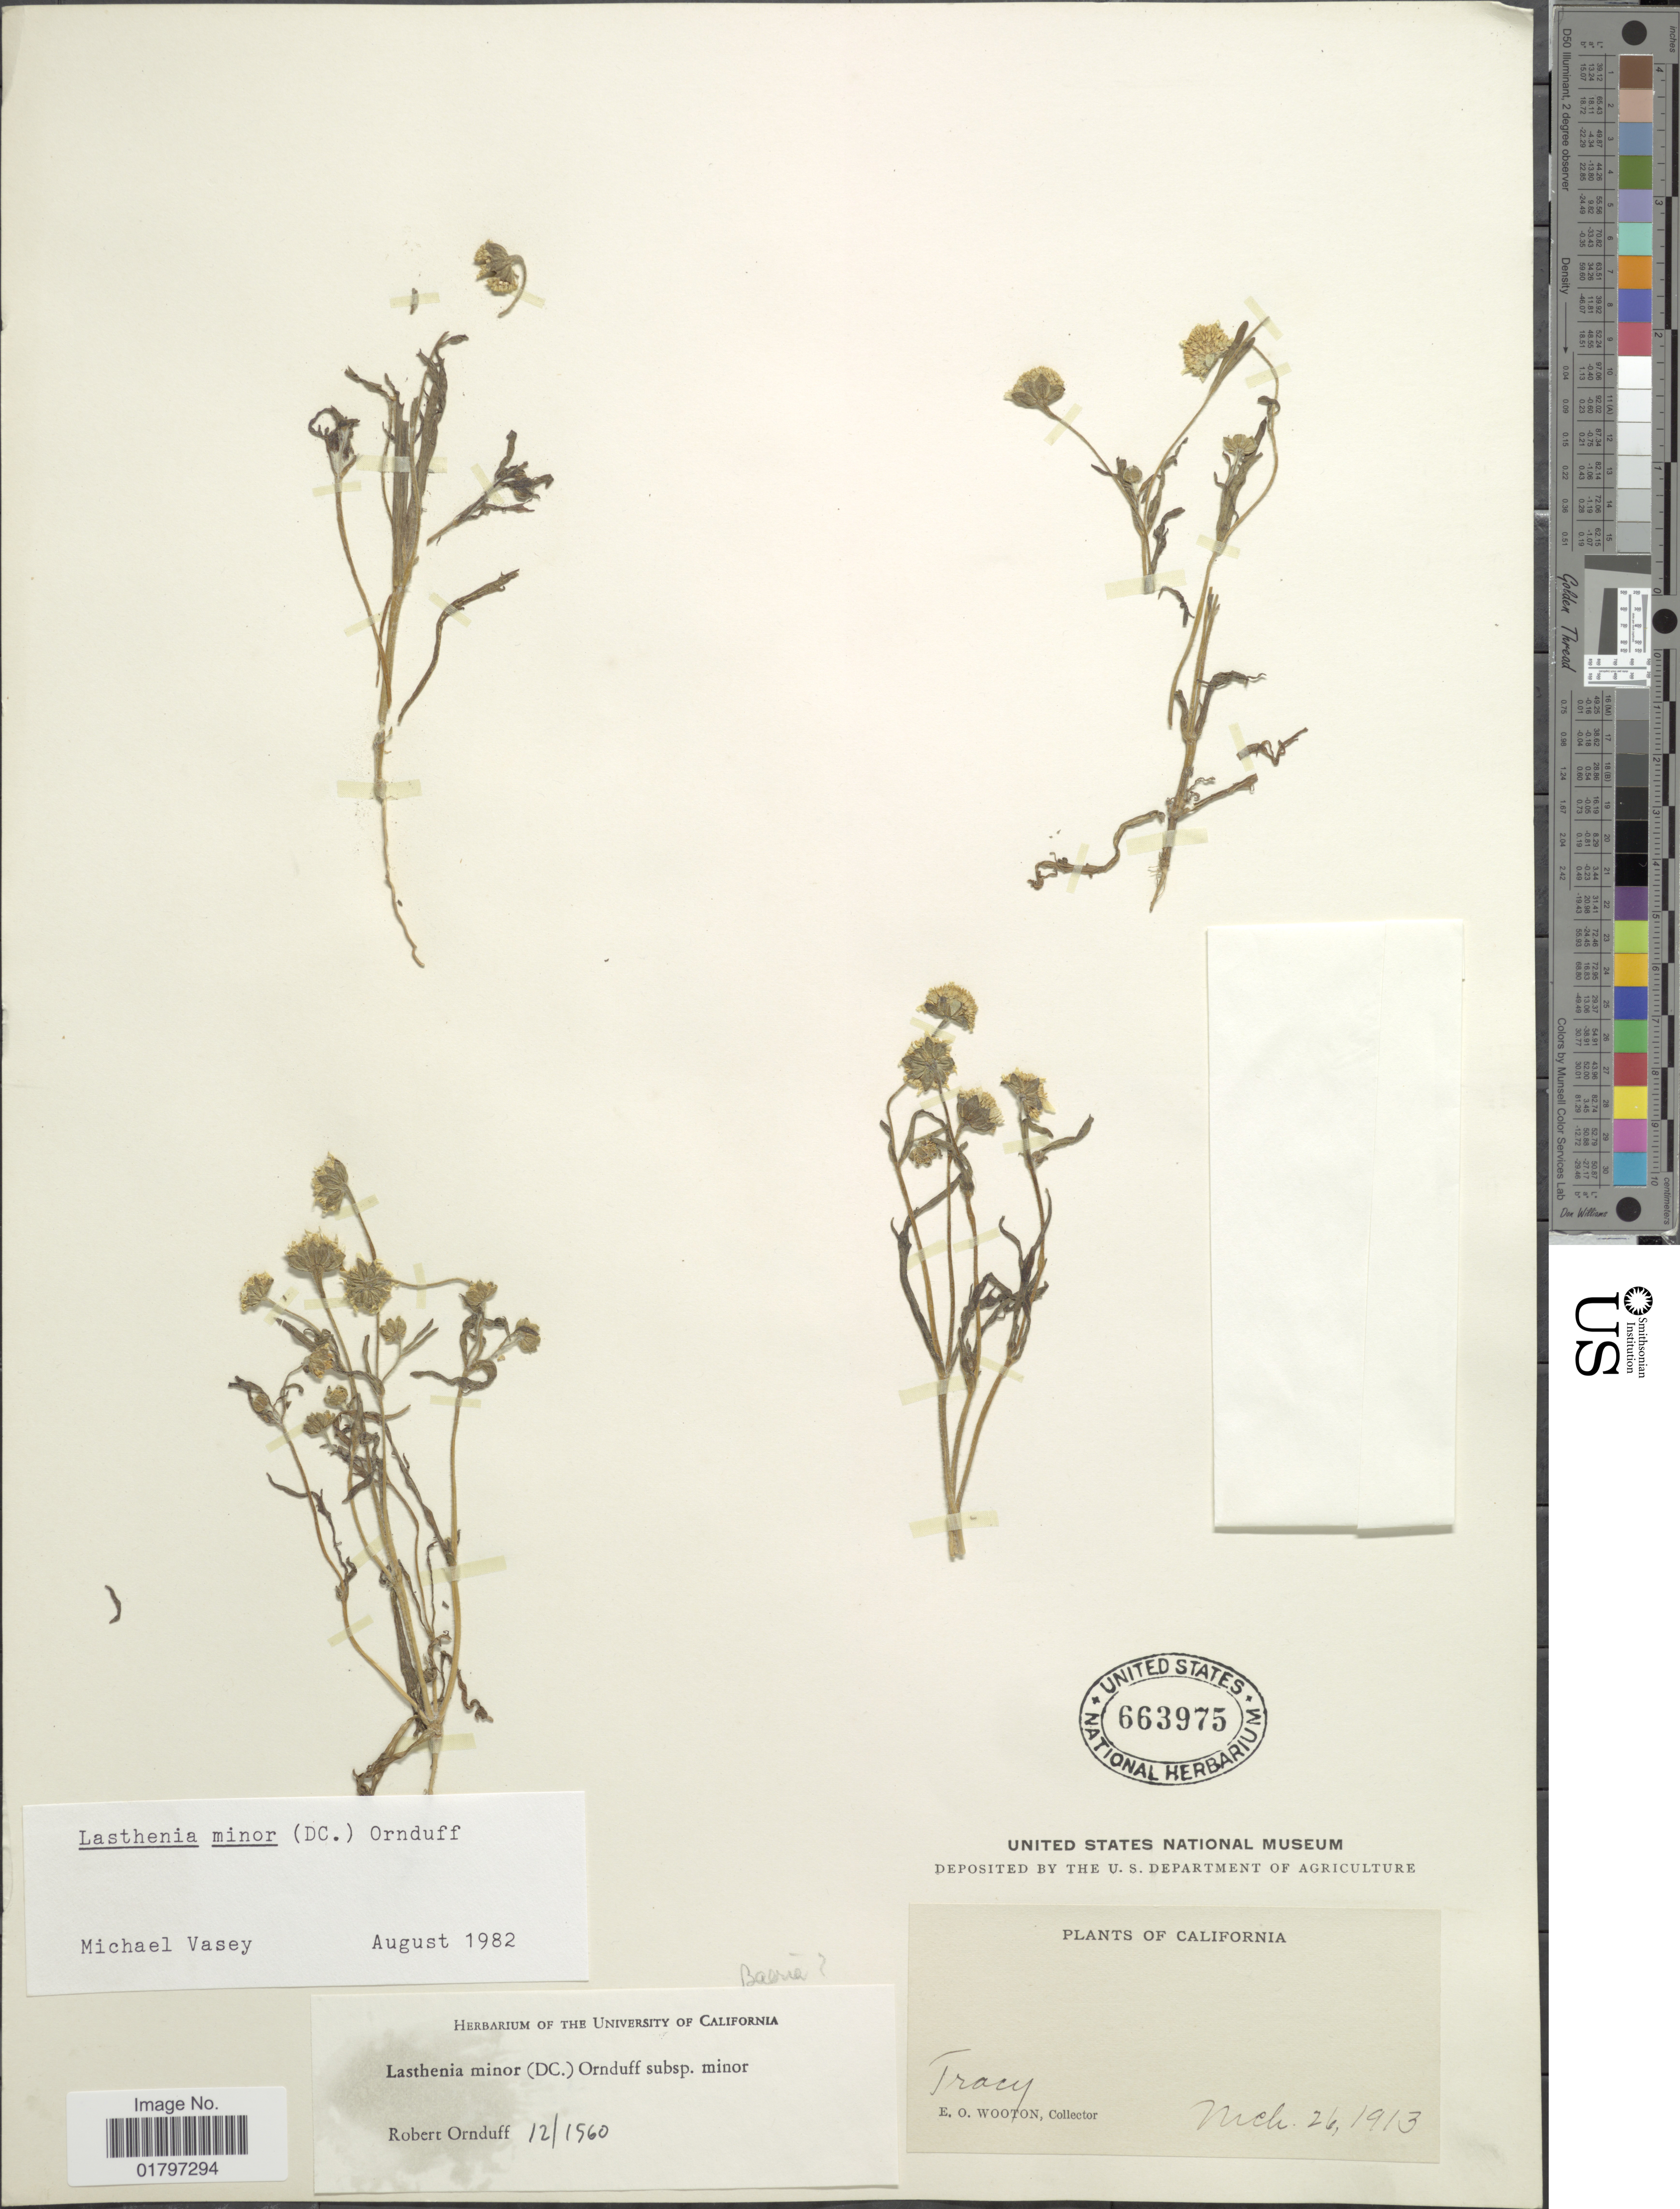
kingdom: Plantae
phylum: Tracheophyta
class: Magnoliopsida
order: Asterales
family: Asteraceae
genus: Lasthenia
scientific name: Lasthenia minor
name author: (DC.) Ornduff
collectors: E. O. Wooton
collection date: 1913-03-26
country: United States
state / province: California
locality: Tracy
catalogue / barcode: US 663975